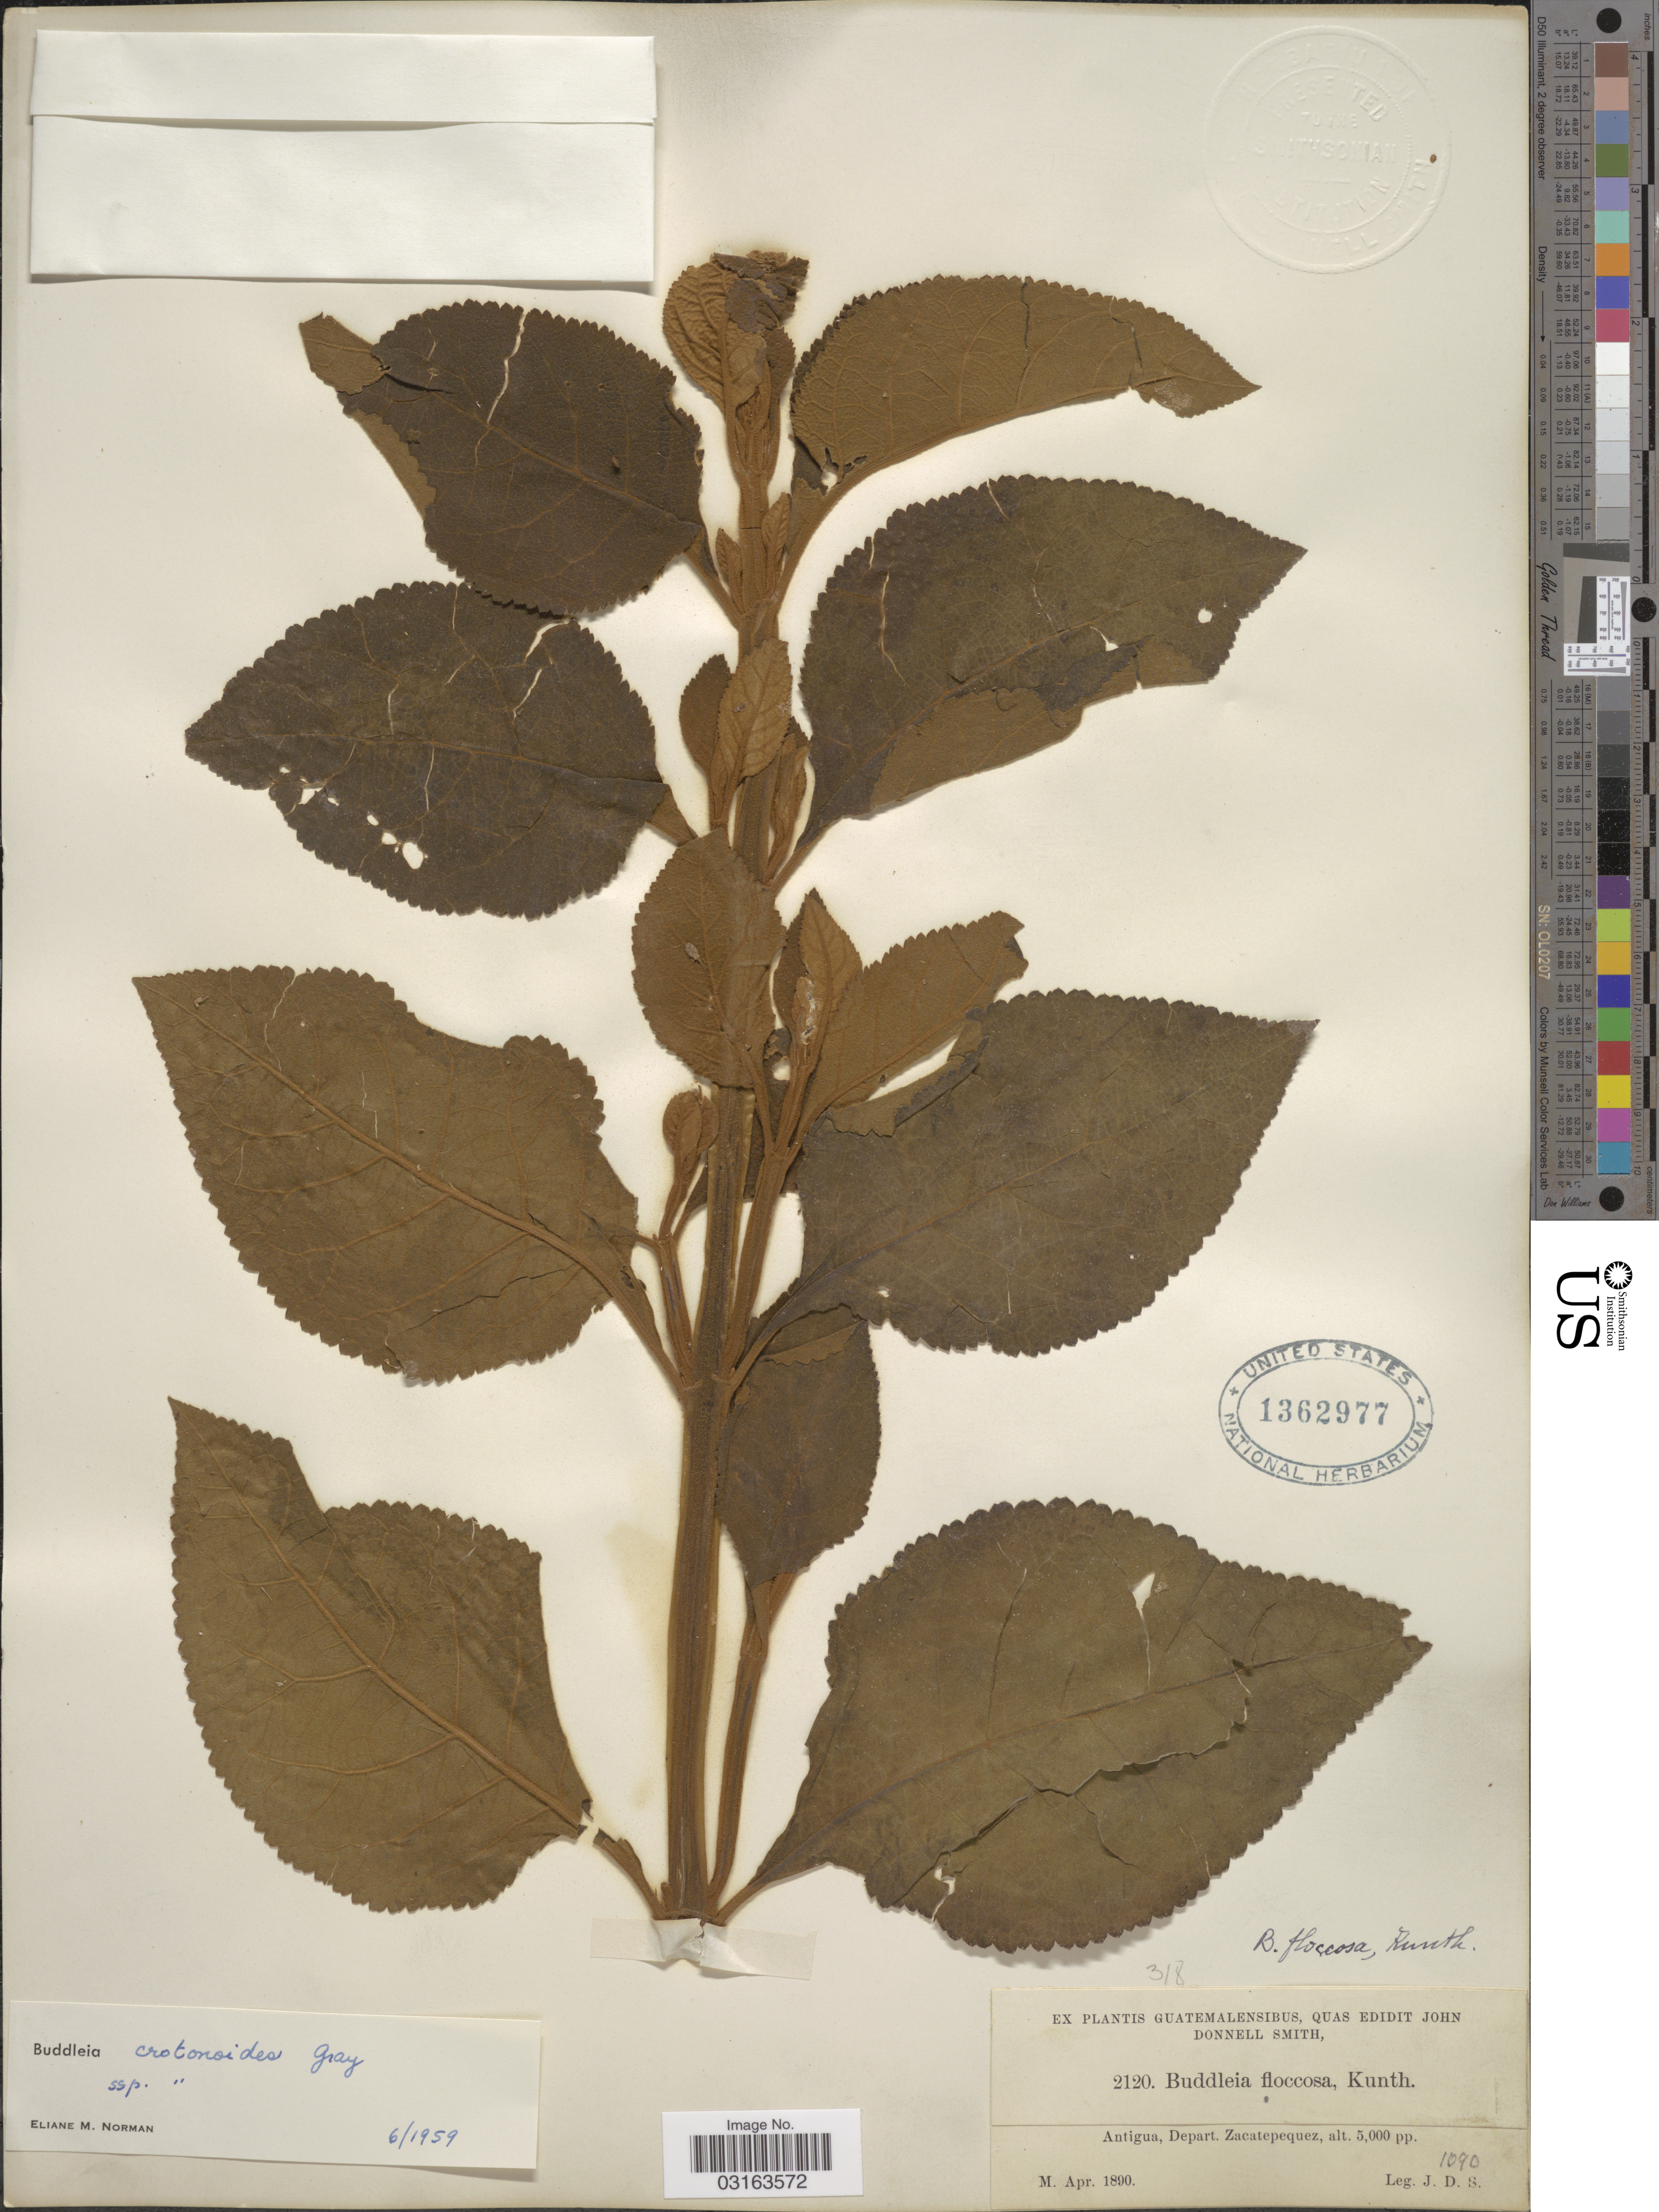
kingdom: Plantae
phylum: Tracheophyta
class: Magnoliopsida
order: Lamiales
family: Scrophulariaceae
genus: Buddleja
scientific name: Buddleja crotonoides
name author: A. Gray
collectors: J. Donnell Smith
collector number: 2120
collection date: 1890-04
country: Guatemala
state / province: Sacatepéquez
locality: Antigua, Depart. Zacatepequez.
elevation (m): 1524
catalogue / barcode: US 1362977